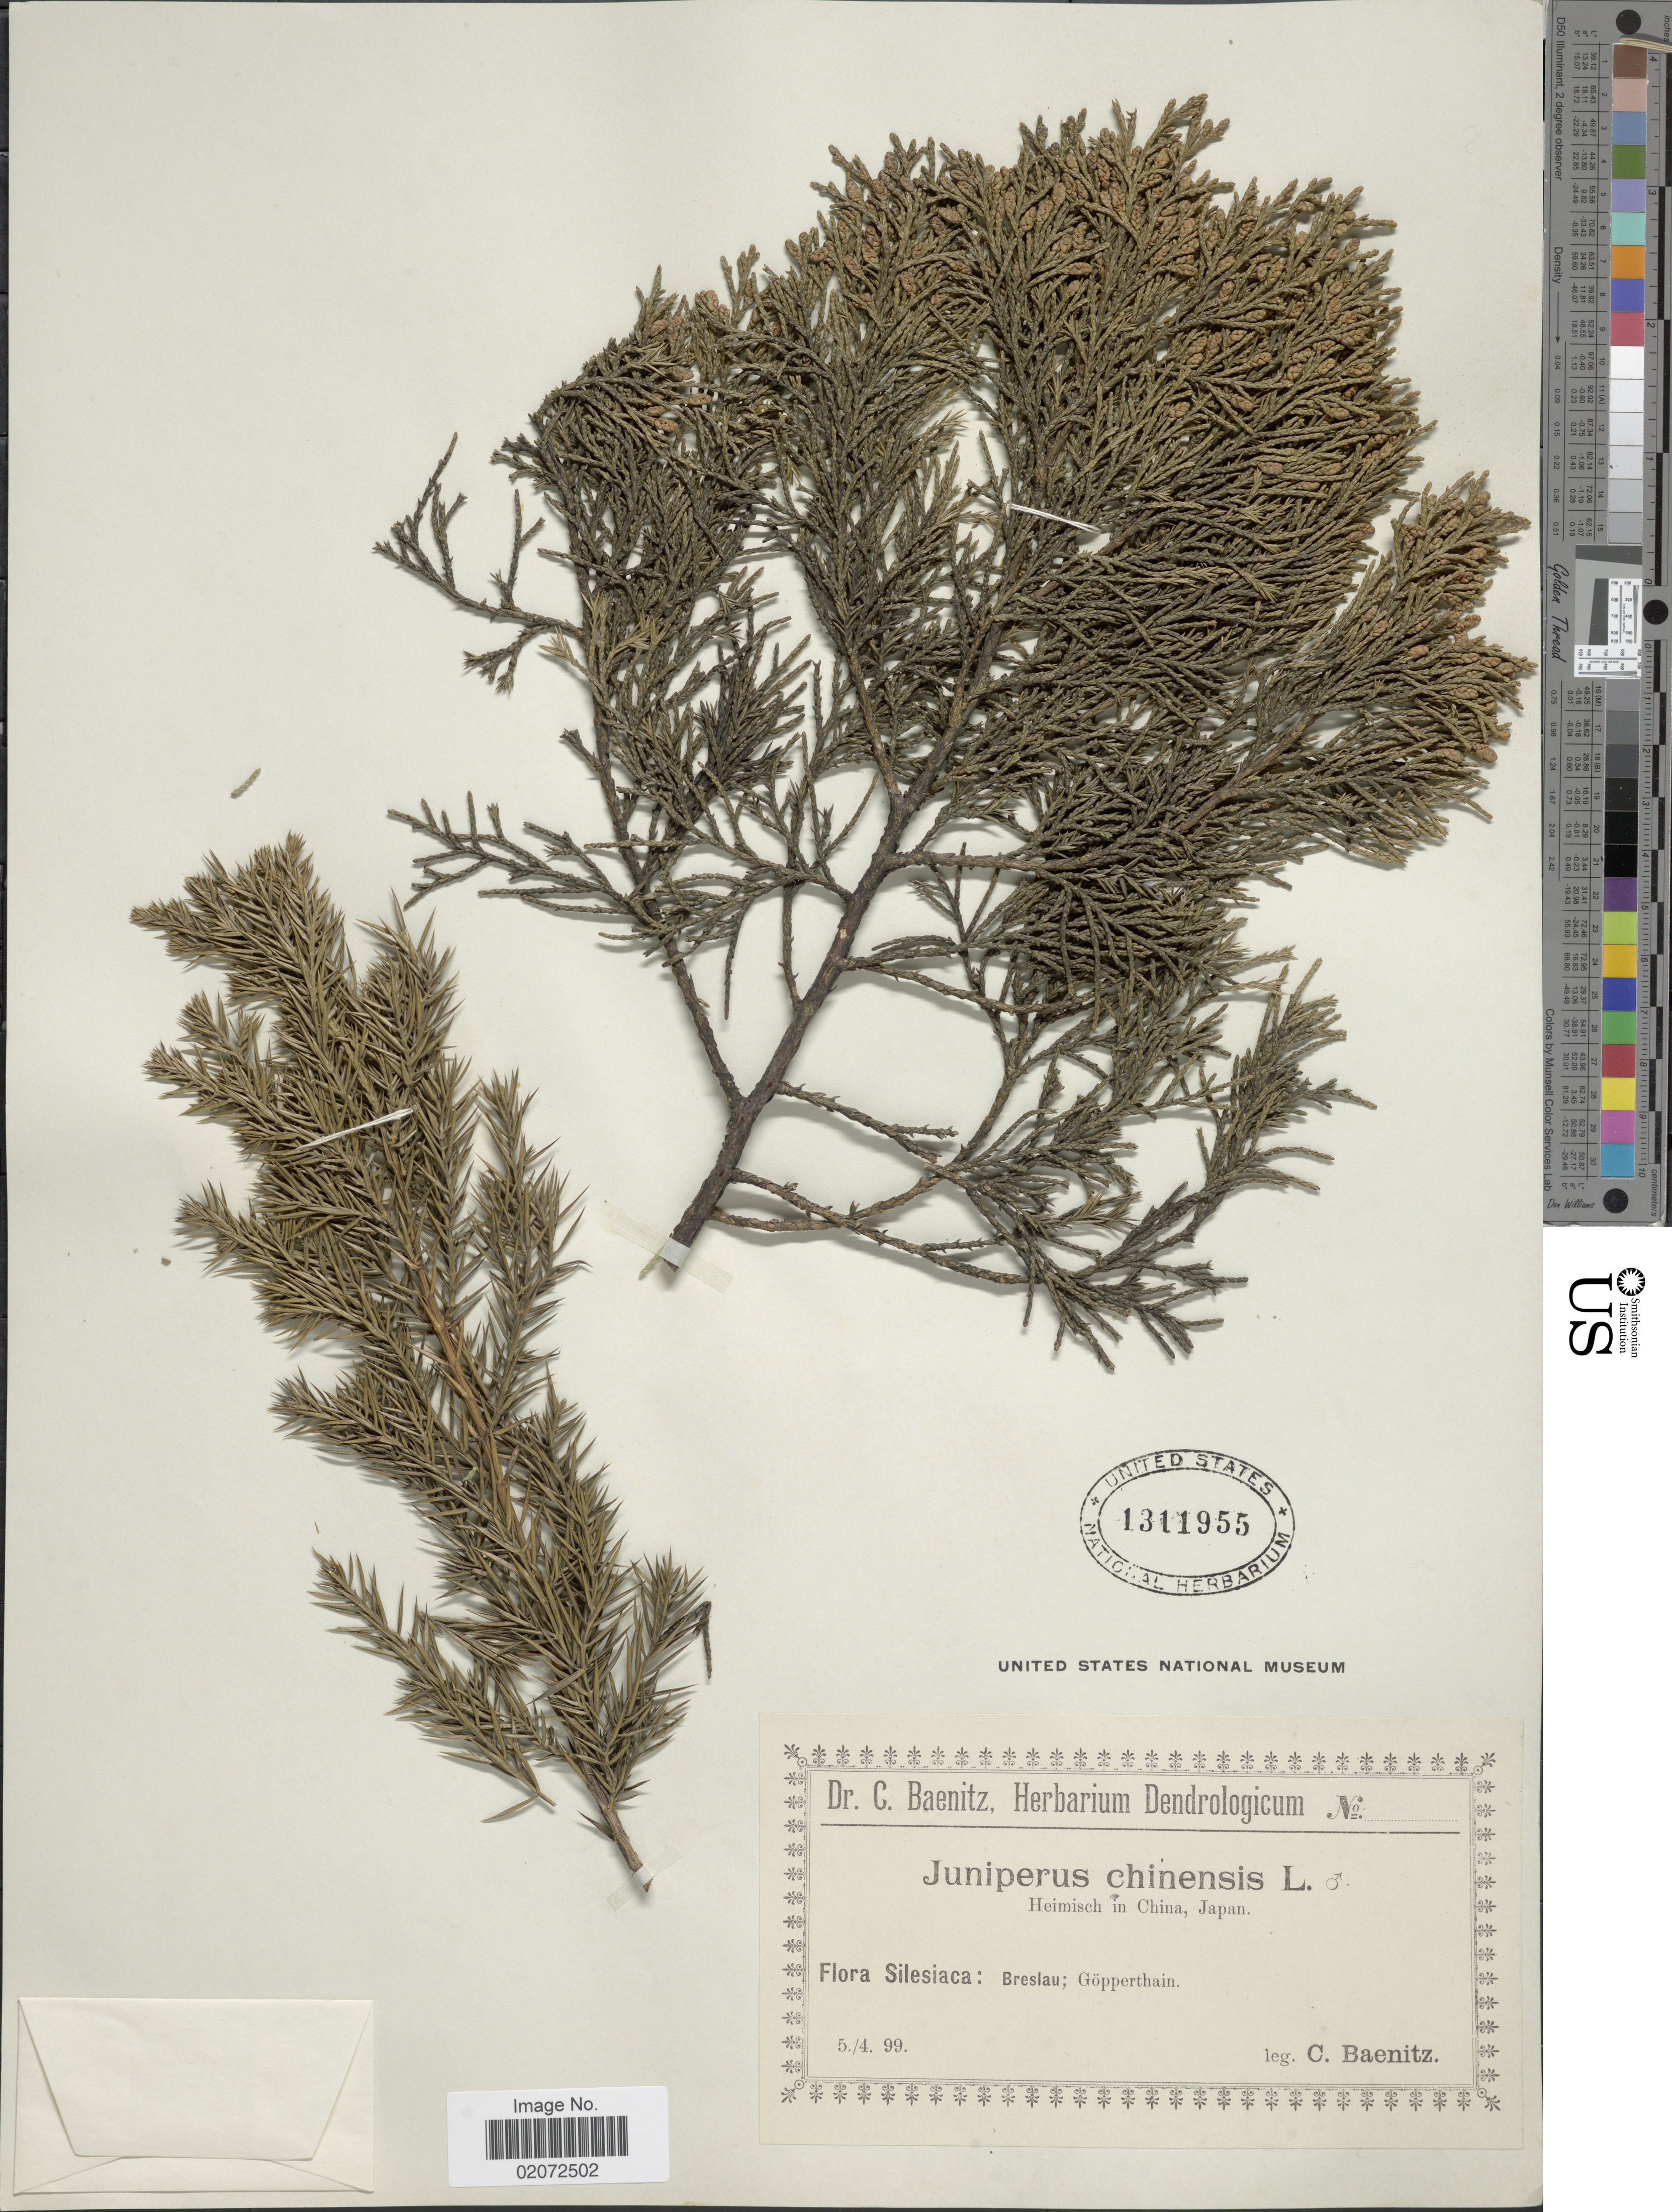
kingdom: Plantae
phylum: Tracheophyta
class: Pinopsida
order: Pinales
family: Cupressaceae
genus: Juniperus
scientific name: Juniperus chinensis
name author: L.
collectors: C. G. Baenitz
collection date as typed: Transcribed d/m/y: 5/4/99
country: Poland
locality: Silesiaca: Breaslau; Gopperthain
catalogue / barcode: US 1311955